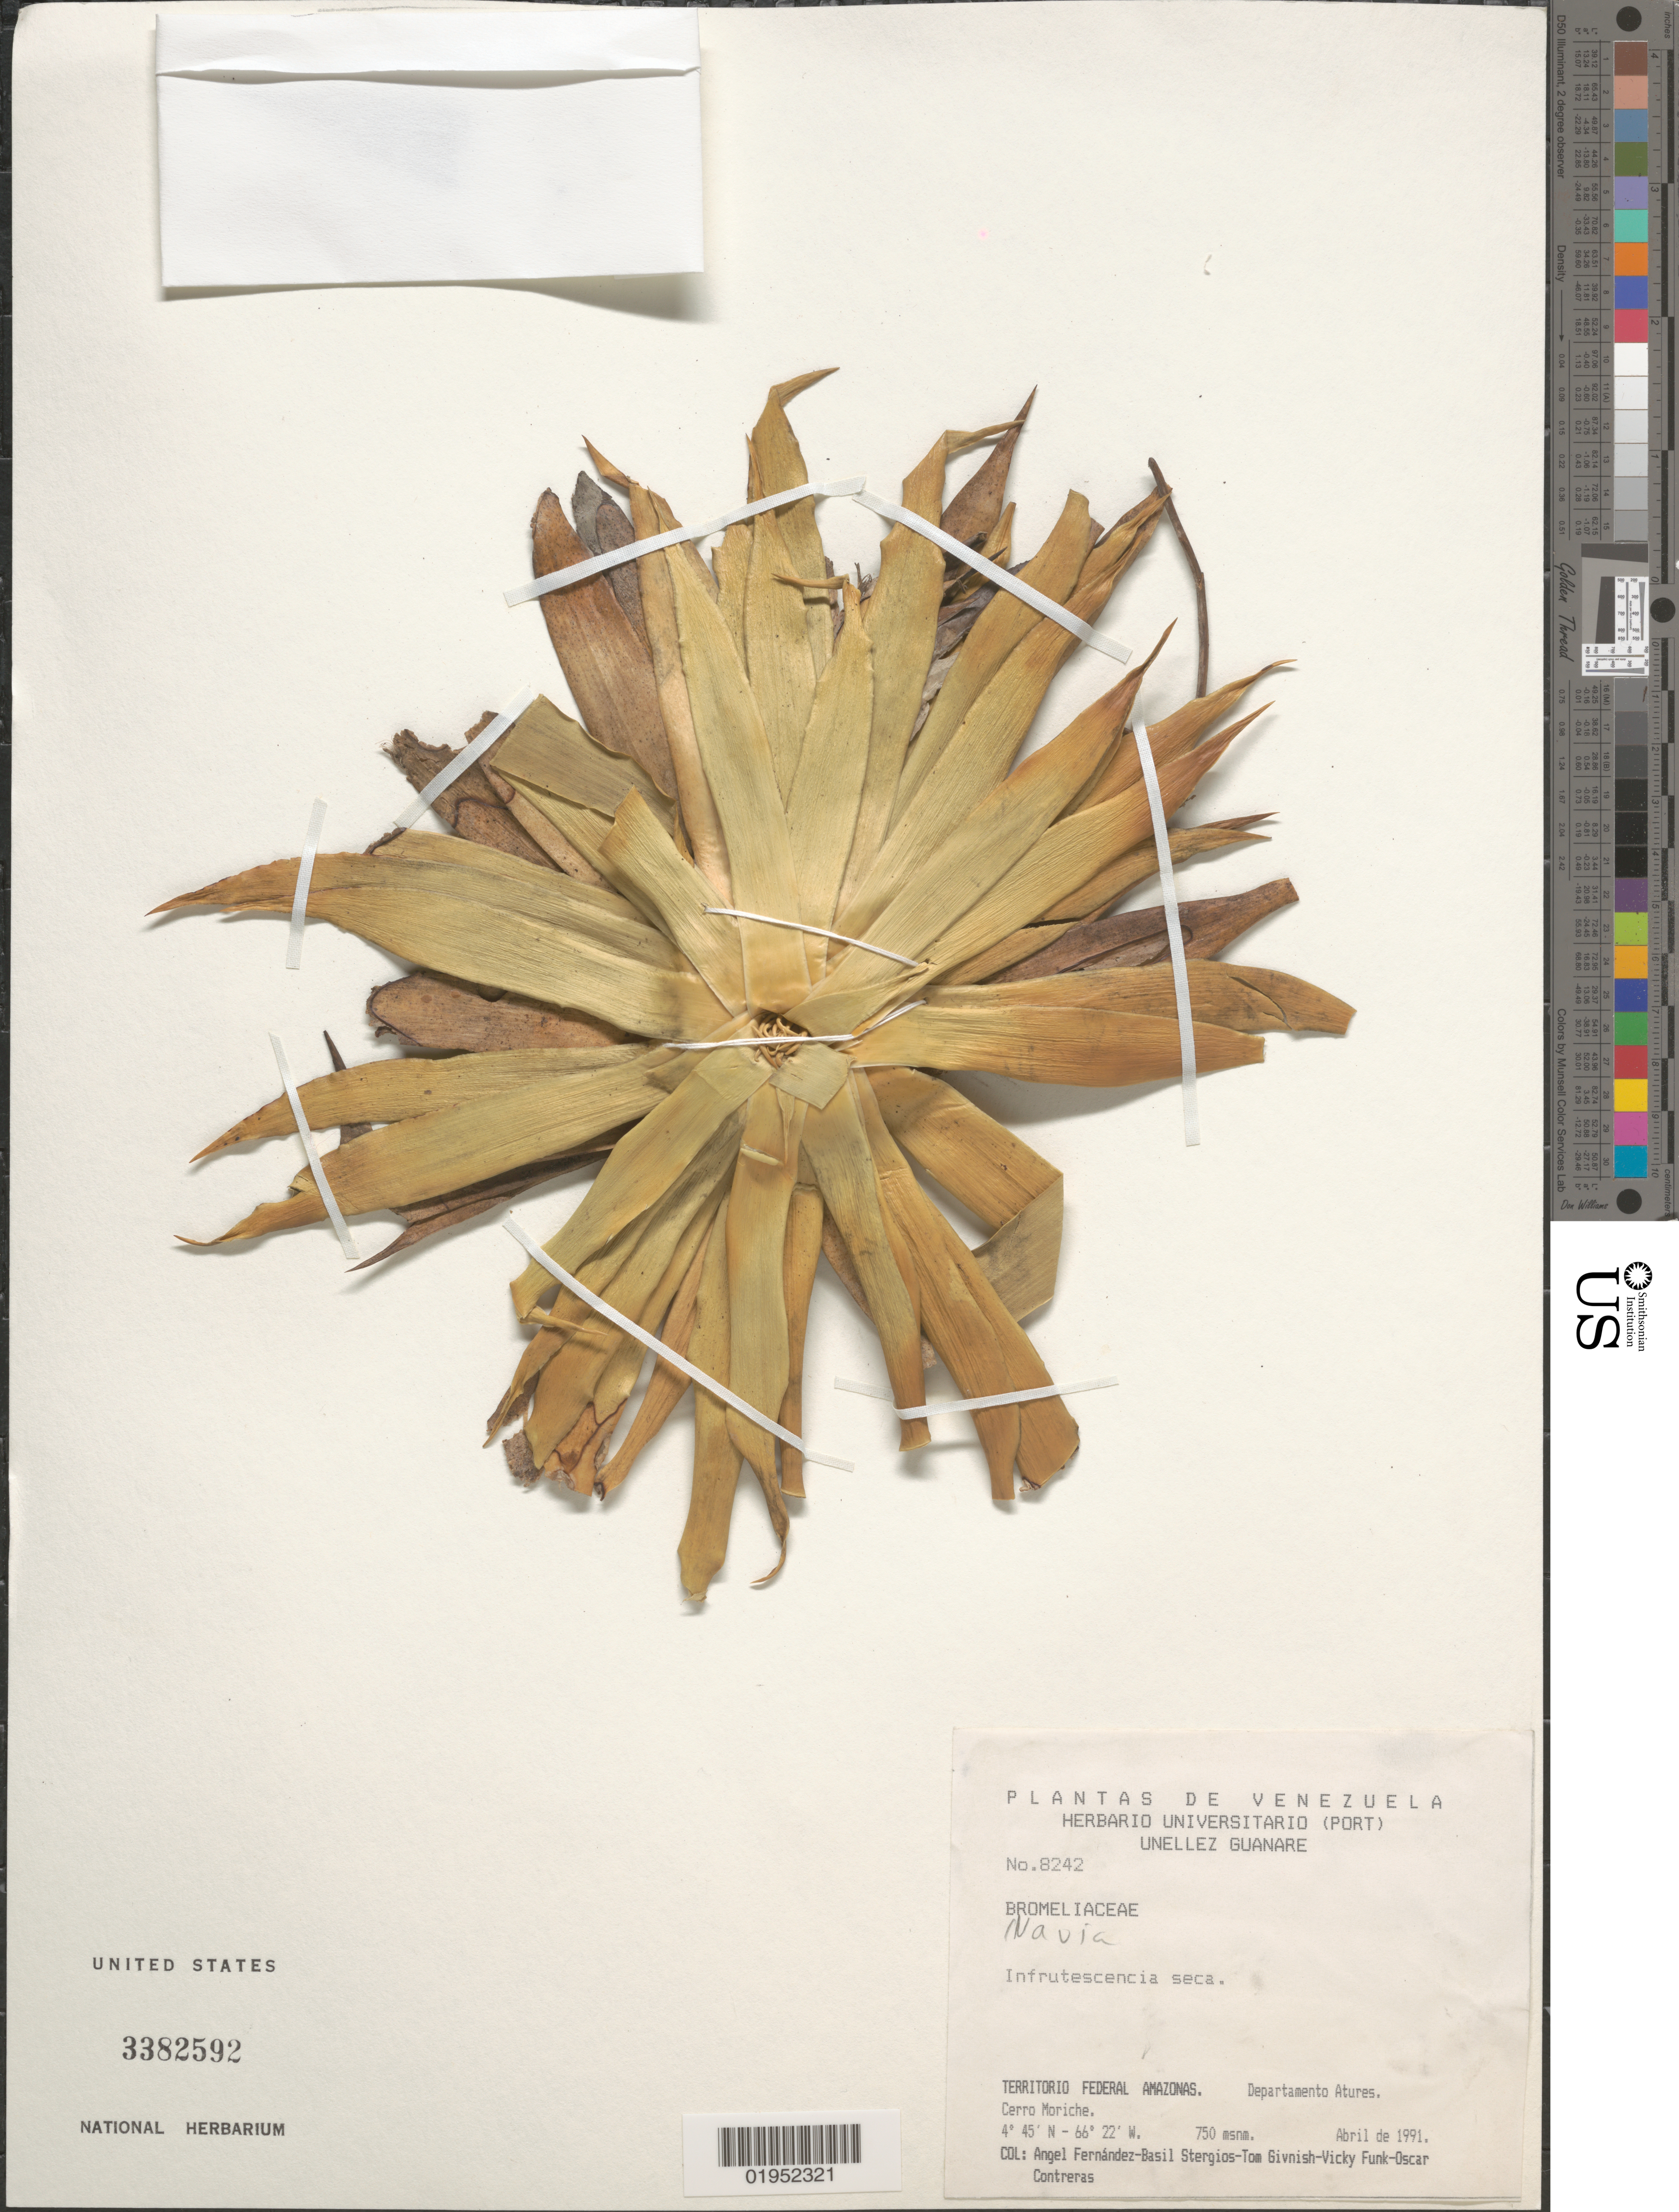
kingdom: Plantae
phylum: Tracheophyta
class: Liliopsida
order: Poales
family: Bromeliaceae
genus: Navia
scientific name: Navia sp.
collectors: A. Fernández, B. G. Stergios, T. J. Givnish, V. Funk & O. Contreras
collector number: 8242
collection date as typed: Apr 1991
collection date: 1991-04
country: Venezuela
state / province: Amazonas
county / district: Autana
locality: Cerro Moriche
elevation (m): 750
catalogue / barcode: US 3382592